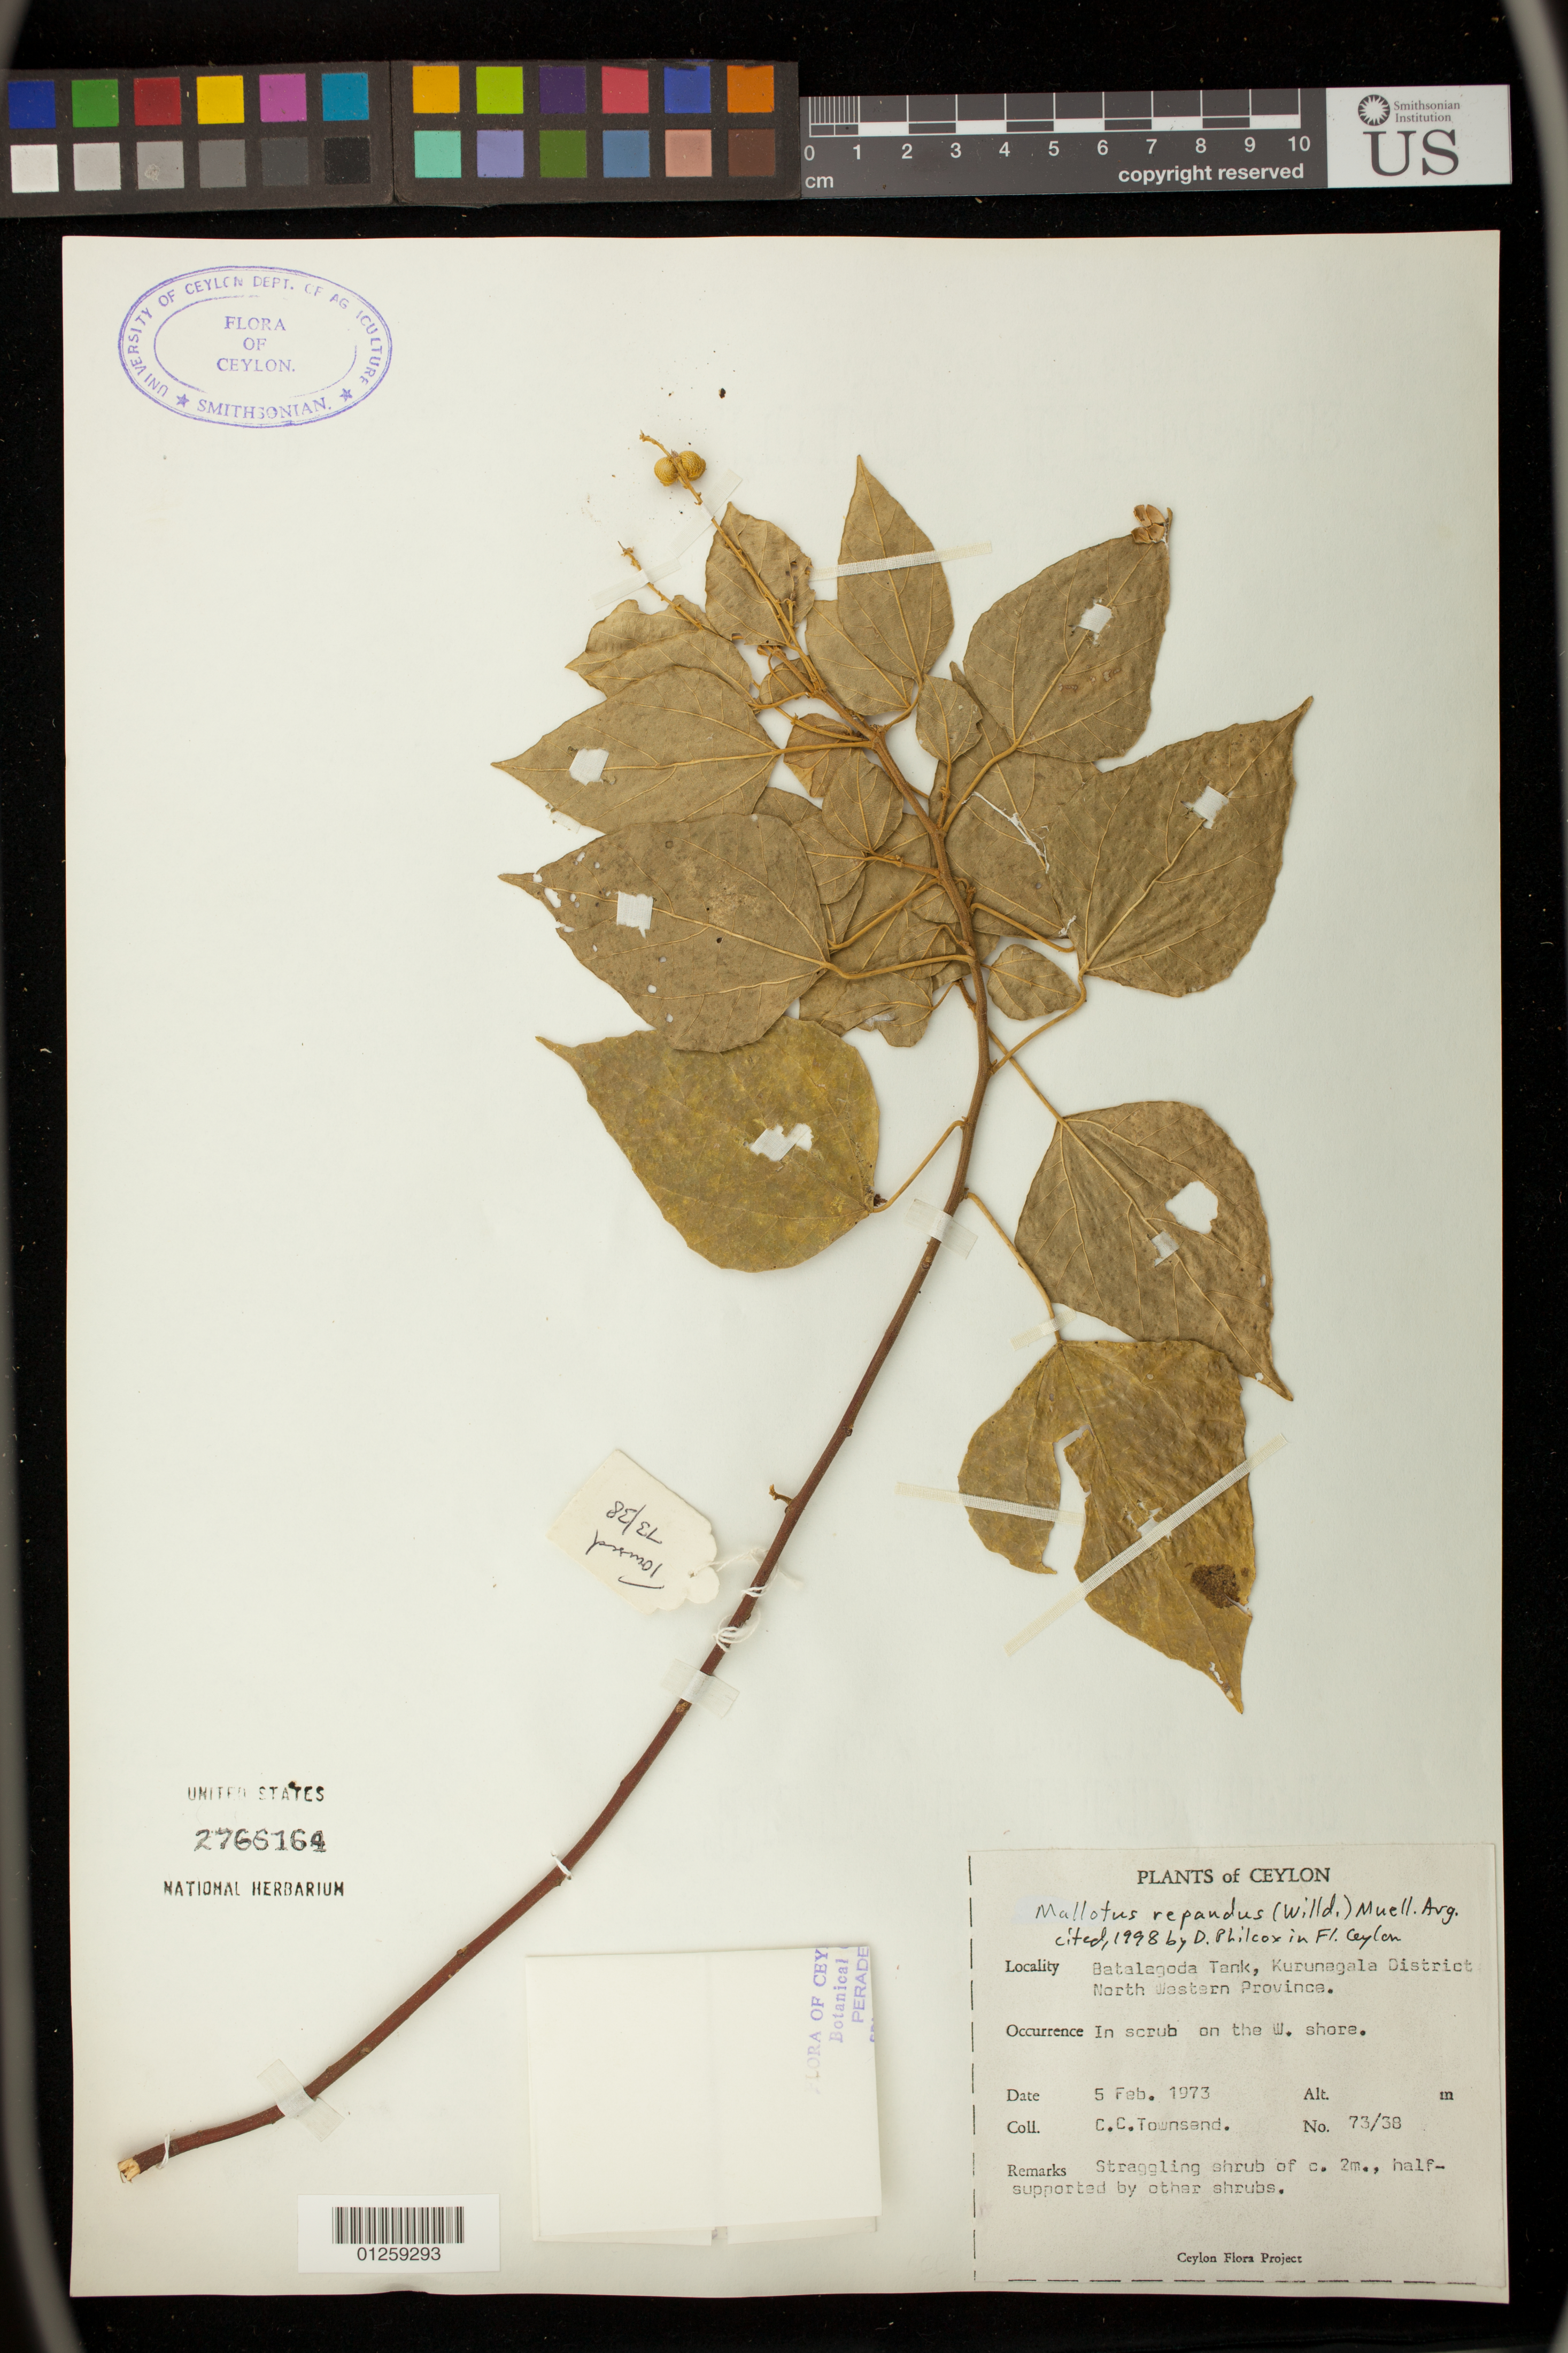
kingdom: Plantae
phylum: Tracheophyta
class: Magnoliopsida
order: Malpighiales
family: Euphorbiaceae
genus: Mallotus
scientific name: Mallotus repandus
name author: (Rottler) Müll. Arg.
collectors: C. C. Townsend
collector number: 73/38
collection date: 1973-02-05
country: Sri Lanka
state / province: North Western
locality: Batalagoda Tank, Kurunagala District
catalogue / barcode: US 2766164